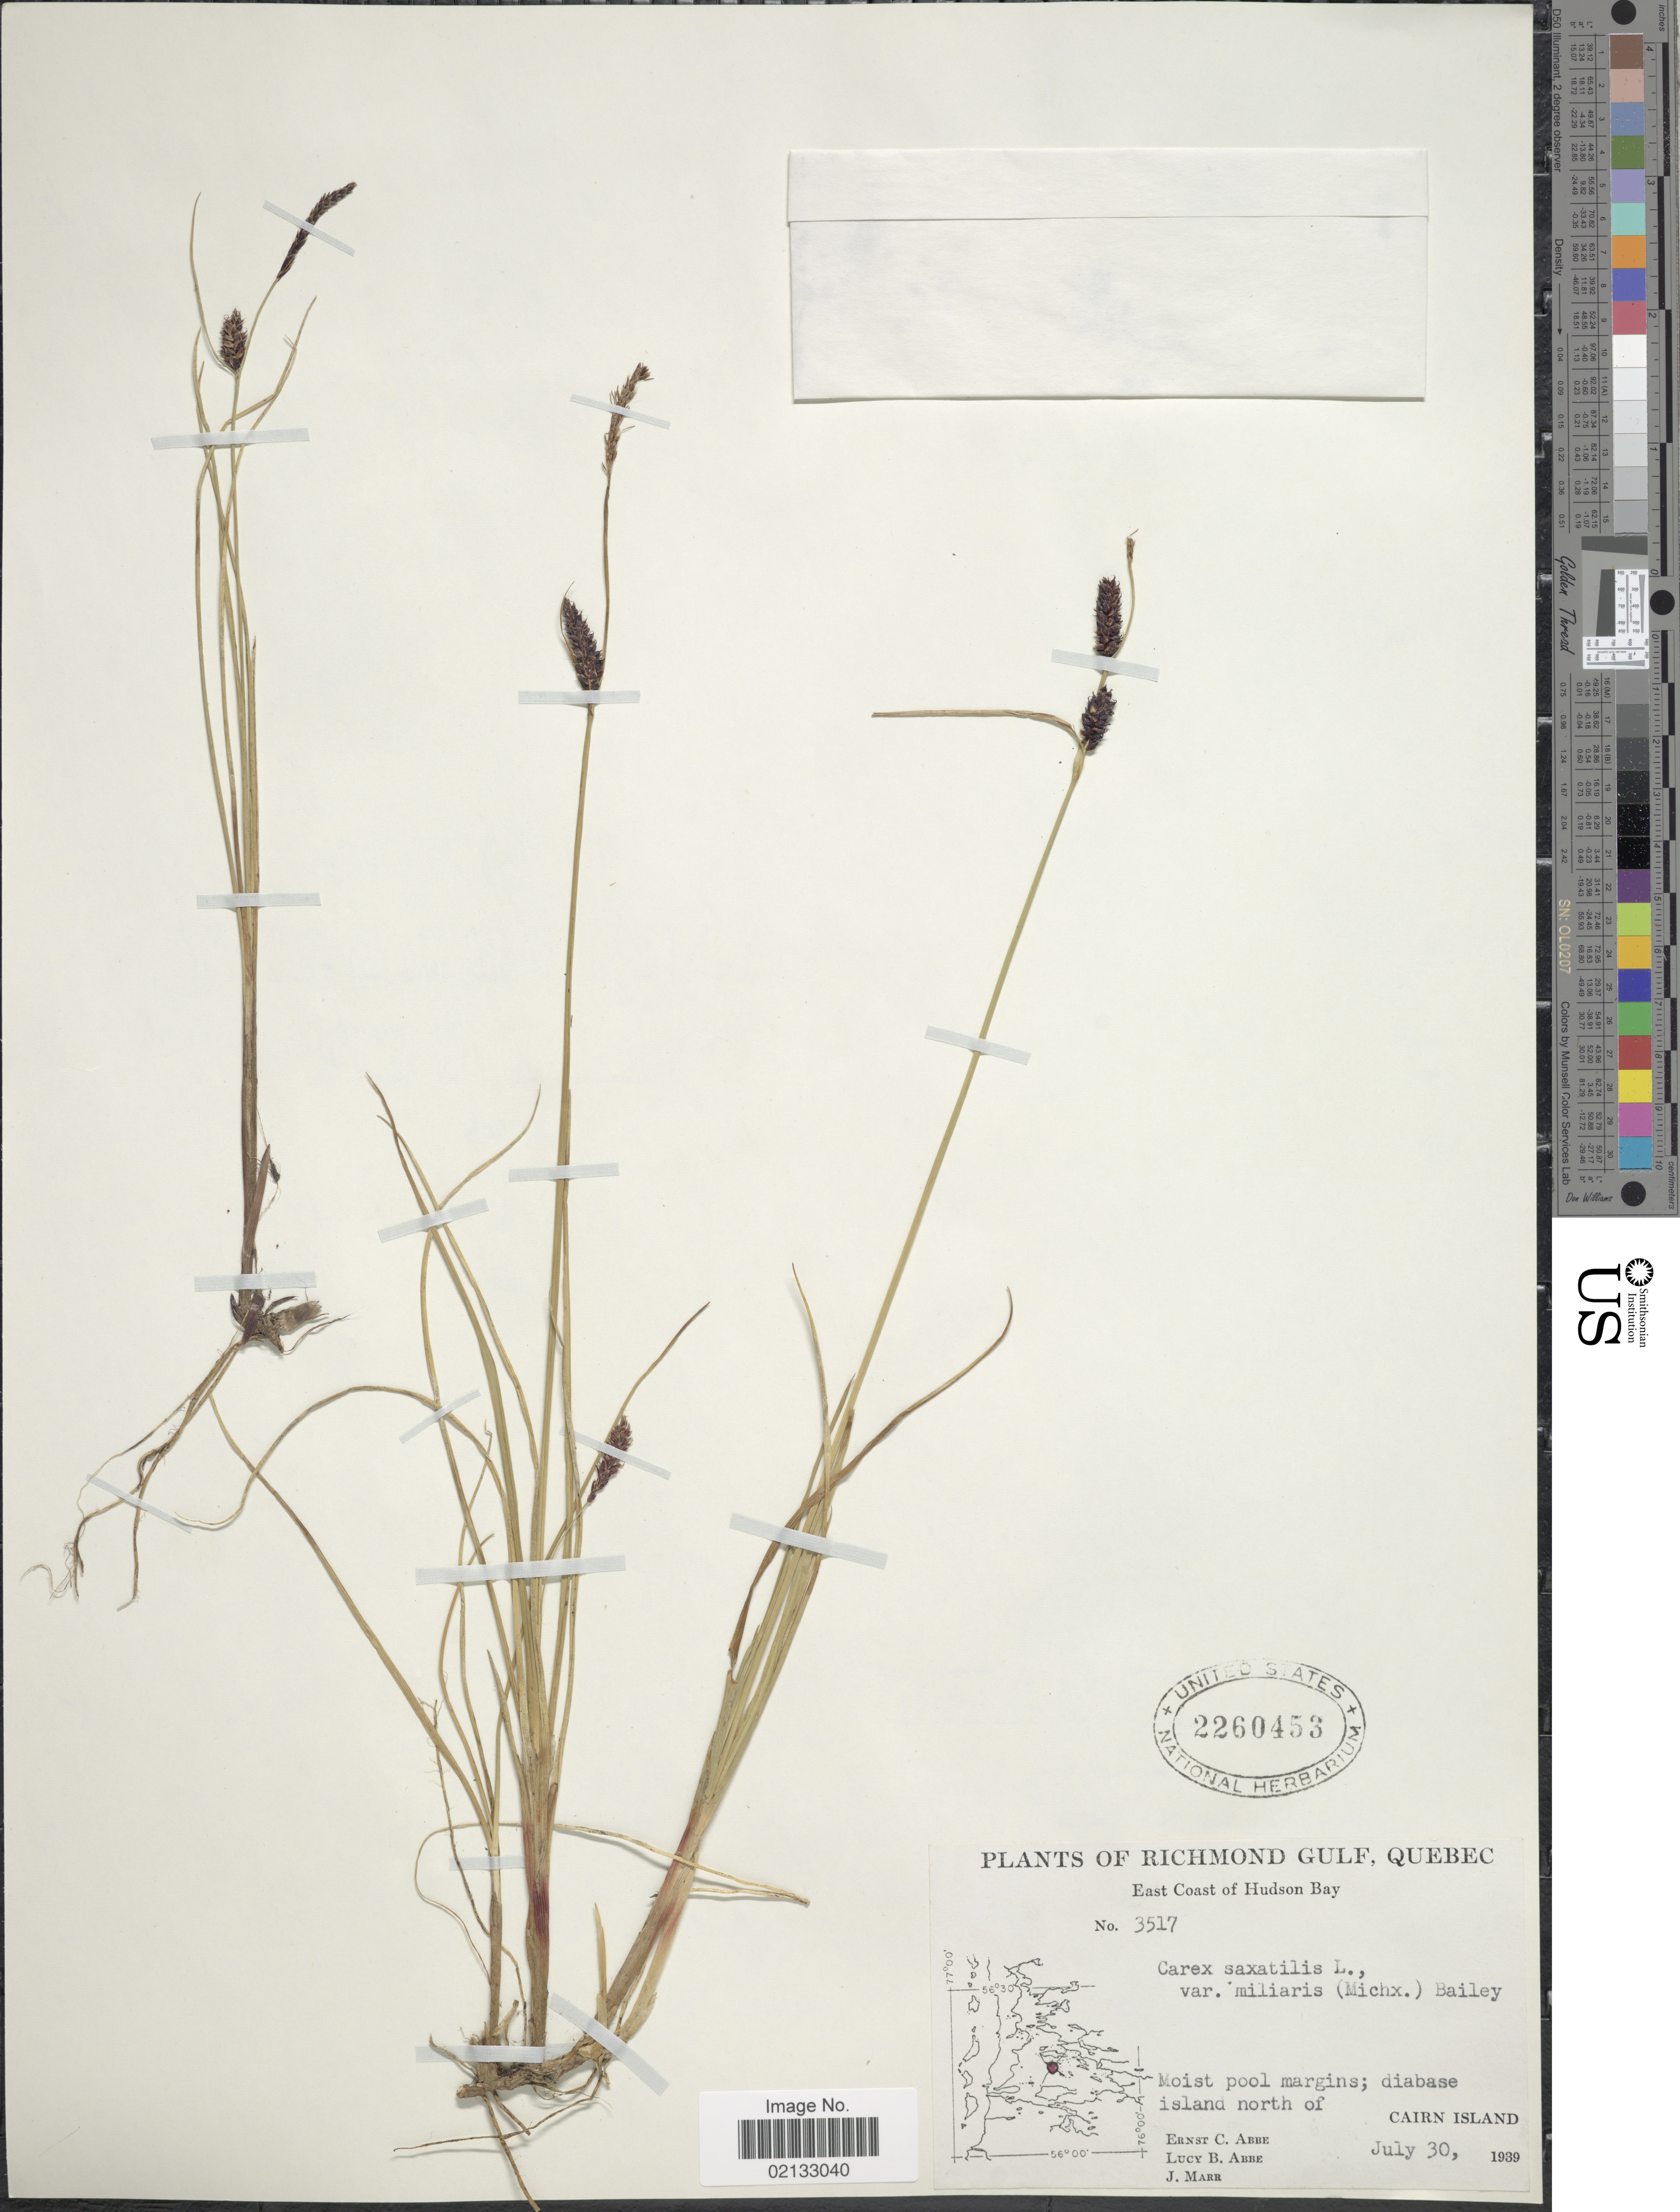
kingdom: Plantae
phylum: Tracheophyta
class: Liliopsida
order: Poales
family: Cyperaceae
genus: Carex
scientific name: Carex saxatilis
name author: L.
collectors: E. C. Abbe, L. B. Abbe & J. Marr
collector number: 3517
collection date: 1939-07-30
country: Canada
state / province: Quebec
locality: Richmond Gulf. East Coast of Hudson Bay. Moist pool margins; diabase island north of Cairn Island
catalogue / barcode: US 2260453